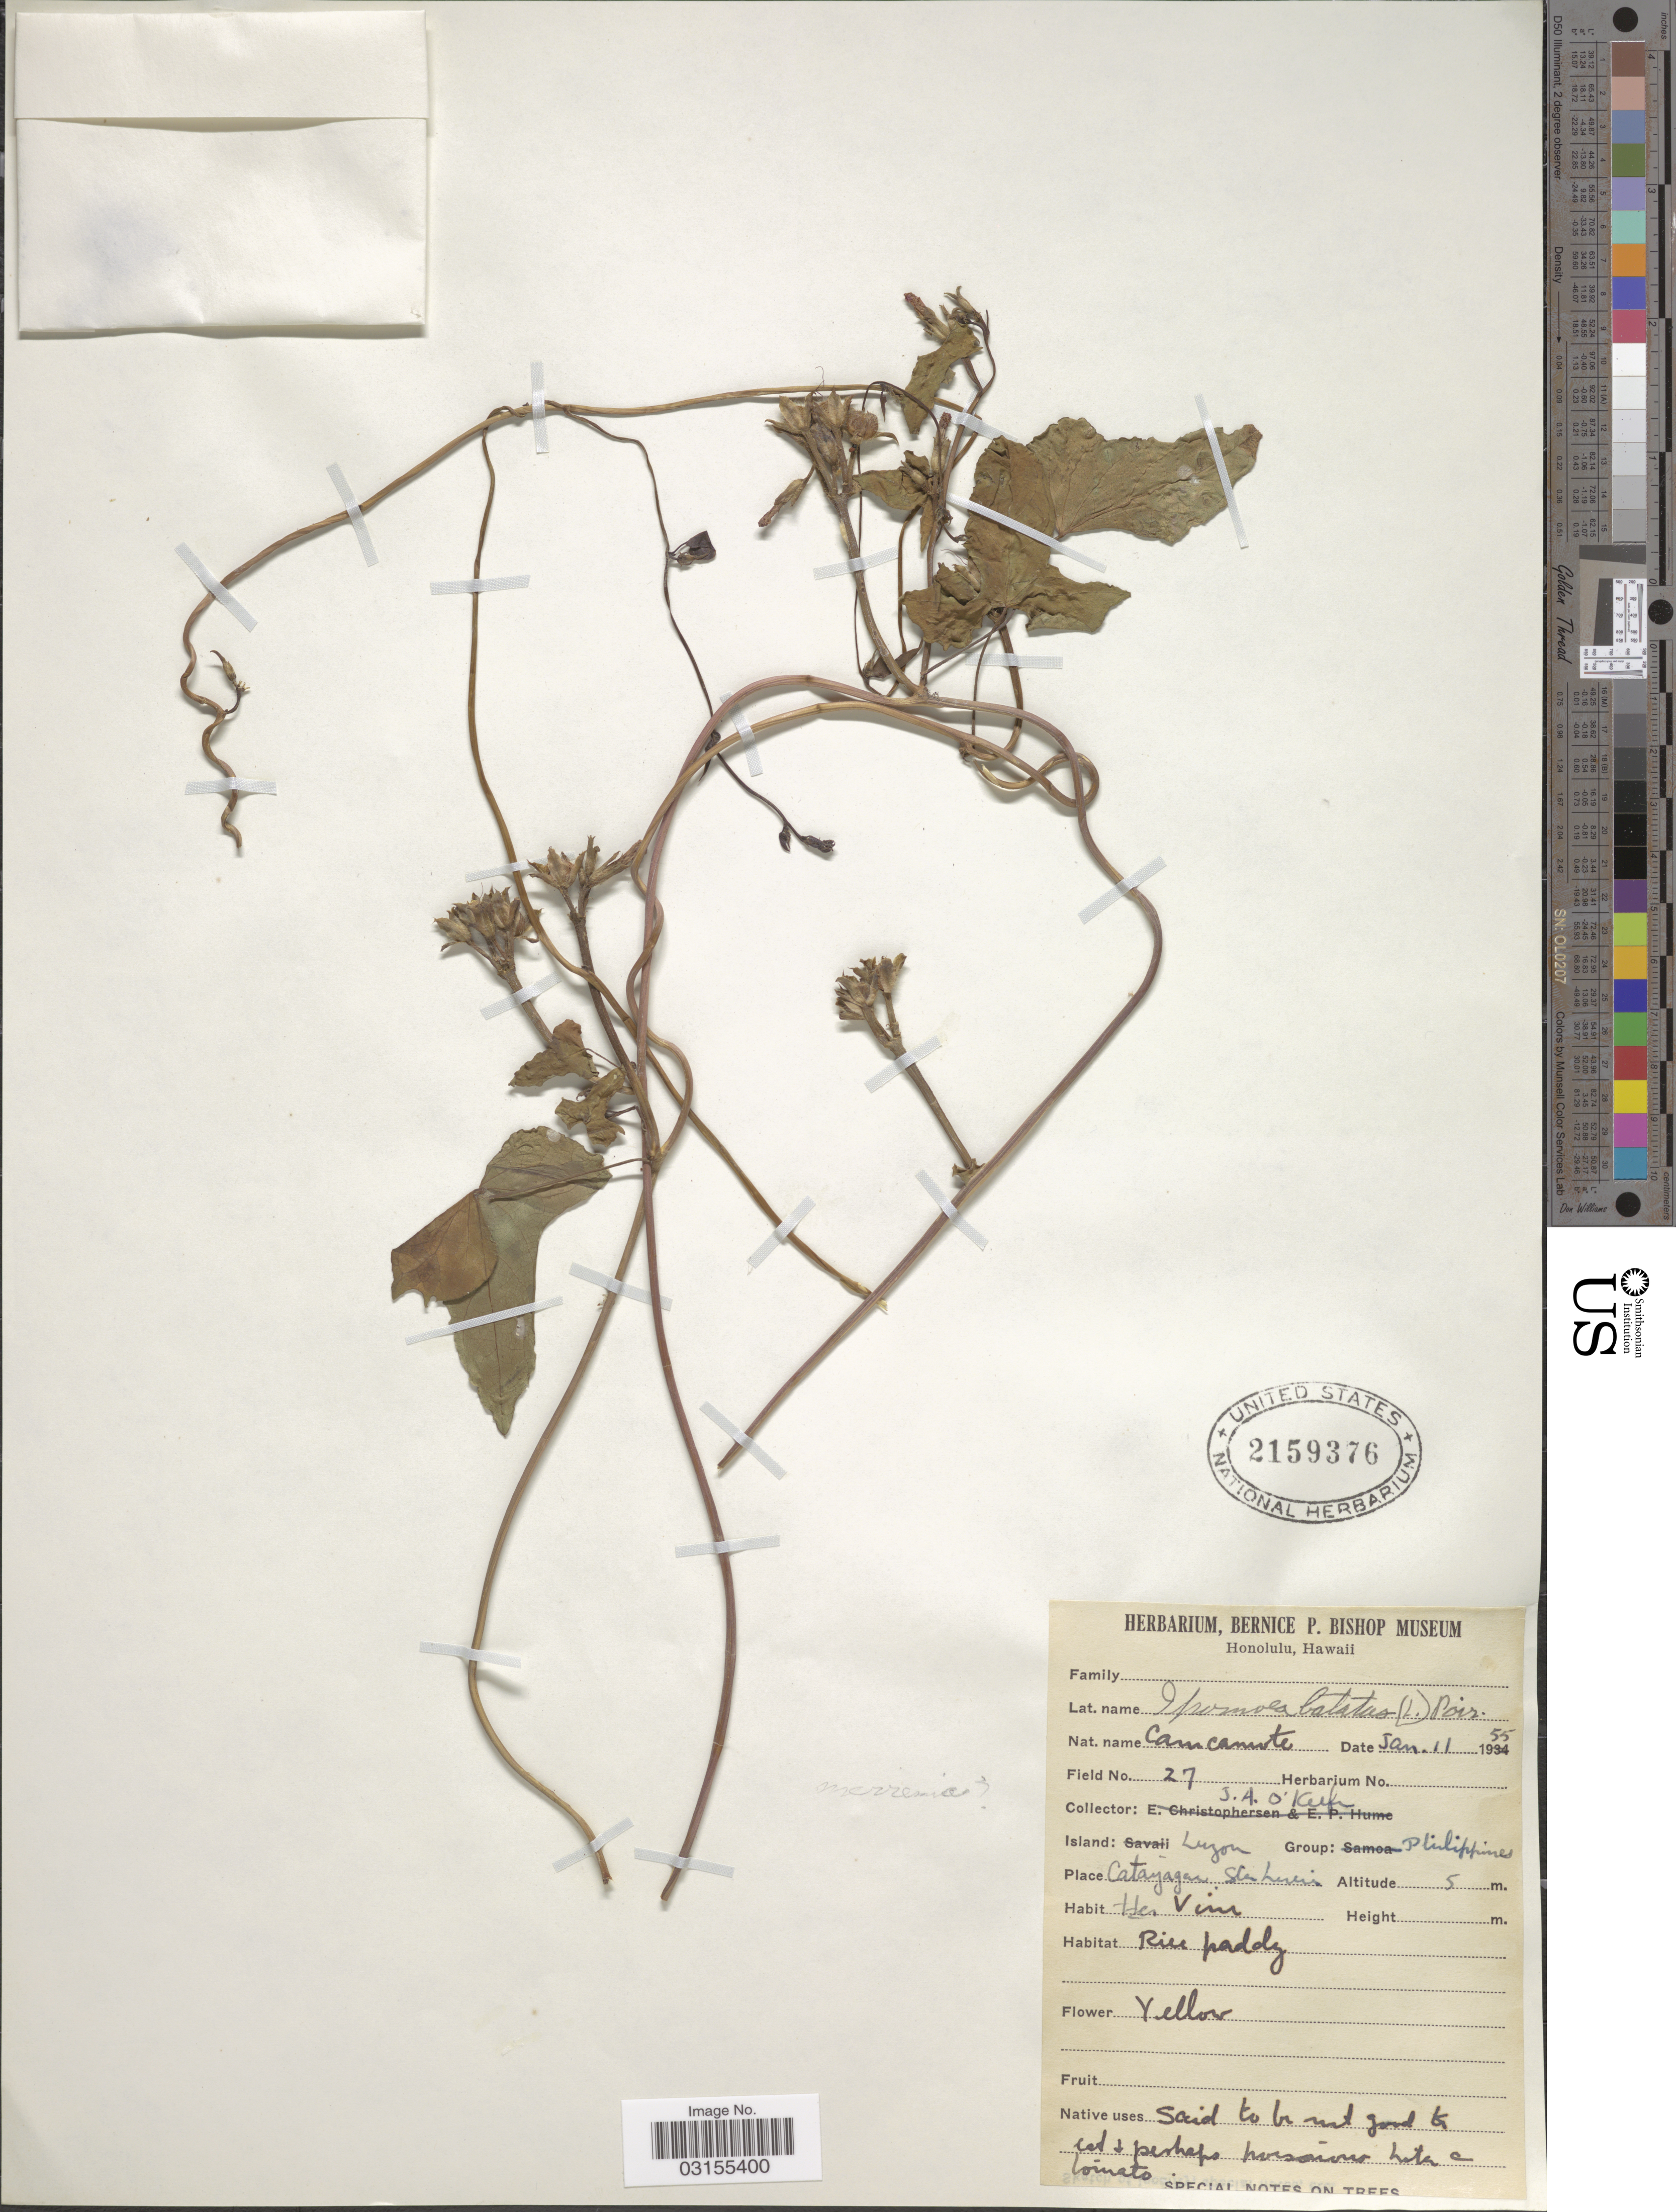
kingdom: Plantae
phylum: Tracheophyta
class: Magnoliopsida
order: Solanales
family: Convolvulaceae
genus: Ipomoea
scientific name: Ipomoea batatas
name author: (L.) Lam.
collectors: J. O'Keefe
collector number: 27?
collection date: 1955-01-11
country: Philippines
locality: Island: Luzon, Group: Philippines, Catayagan, Sta L [illegible text].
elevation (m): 5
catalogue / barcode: US 2159376